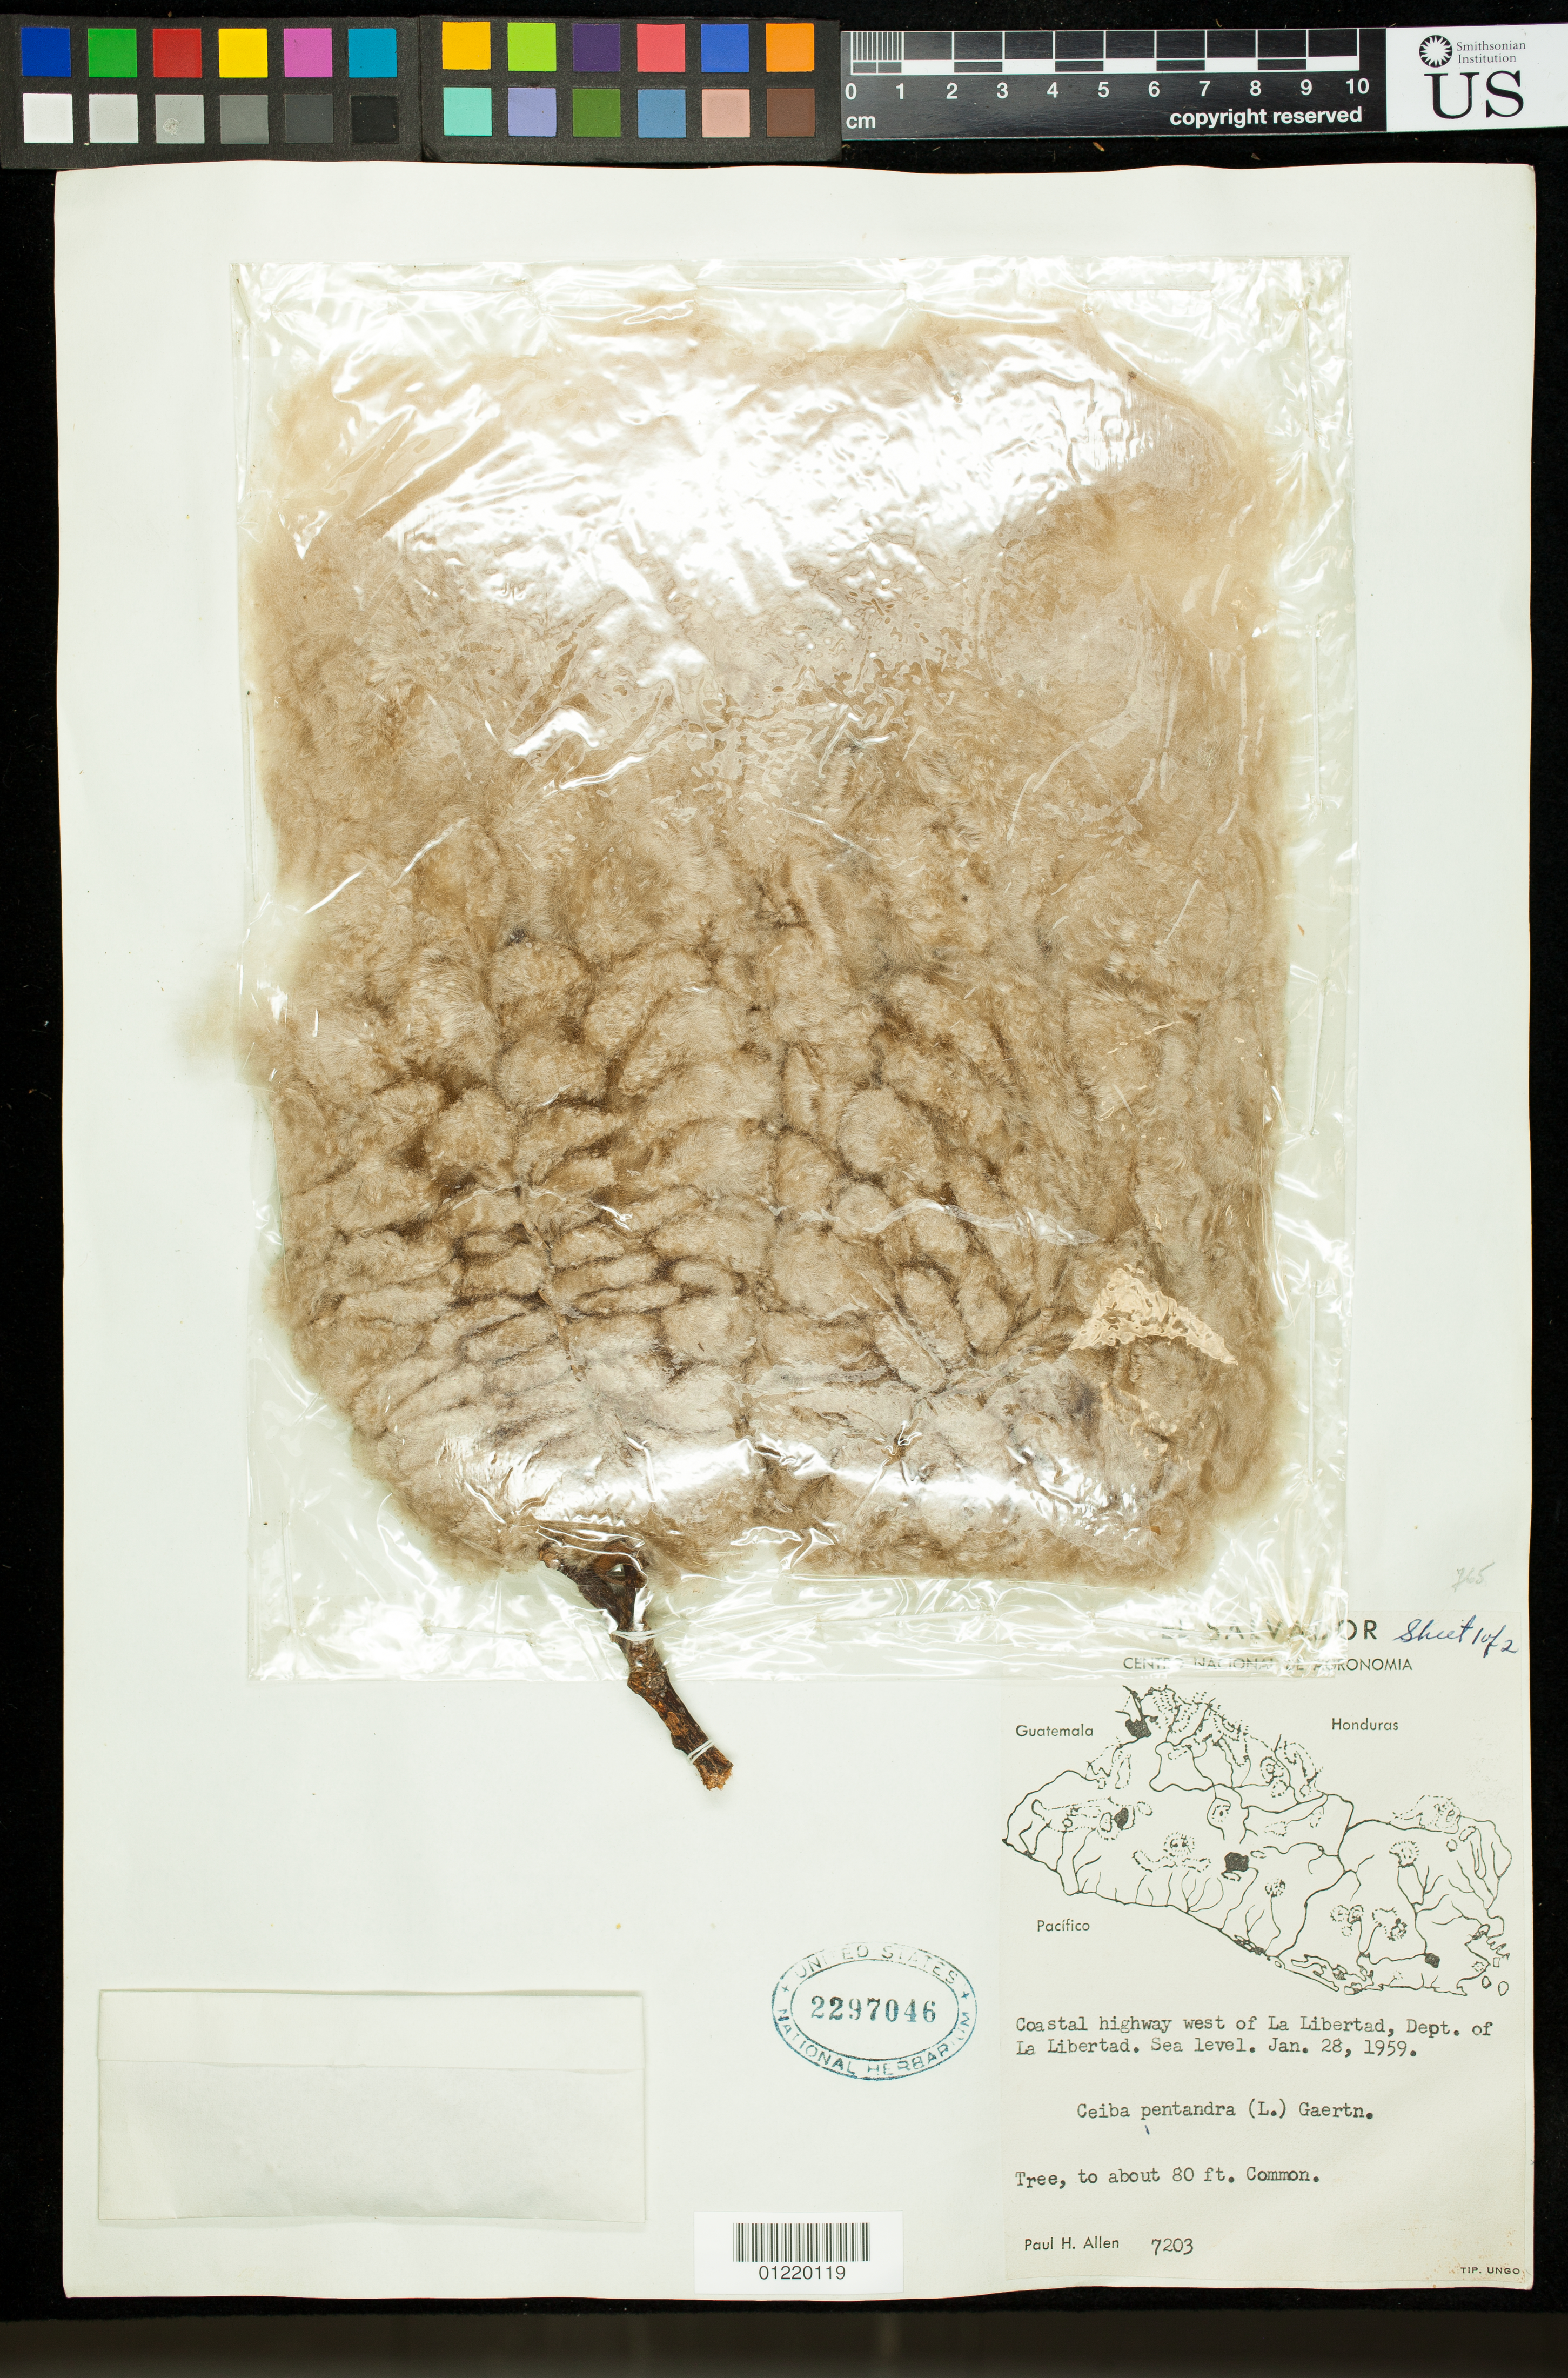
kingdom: Plantae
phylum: Tracheophyta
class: Magnoliopsida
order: Malvales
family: Malvaceae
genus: Ceiba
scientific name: Ceiba pentandra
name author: (L.) Gaertn.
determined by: Dorr, L. J., (BOT), Smithsonian Institution - National Museum of Natural History (UNITED STATES)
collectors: P. H. Allen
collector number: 7203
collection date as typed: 1/28/1959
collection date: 1959-01-28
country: El Salvador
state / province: La Libertad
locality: Coastal highway west of La Libertad, Dept. of La Libertad.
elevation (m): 0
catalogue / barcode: US 2297046